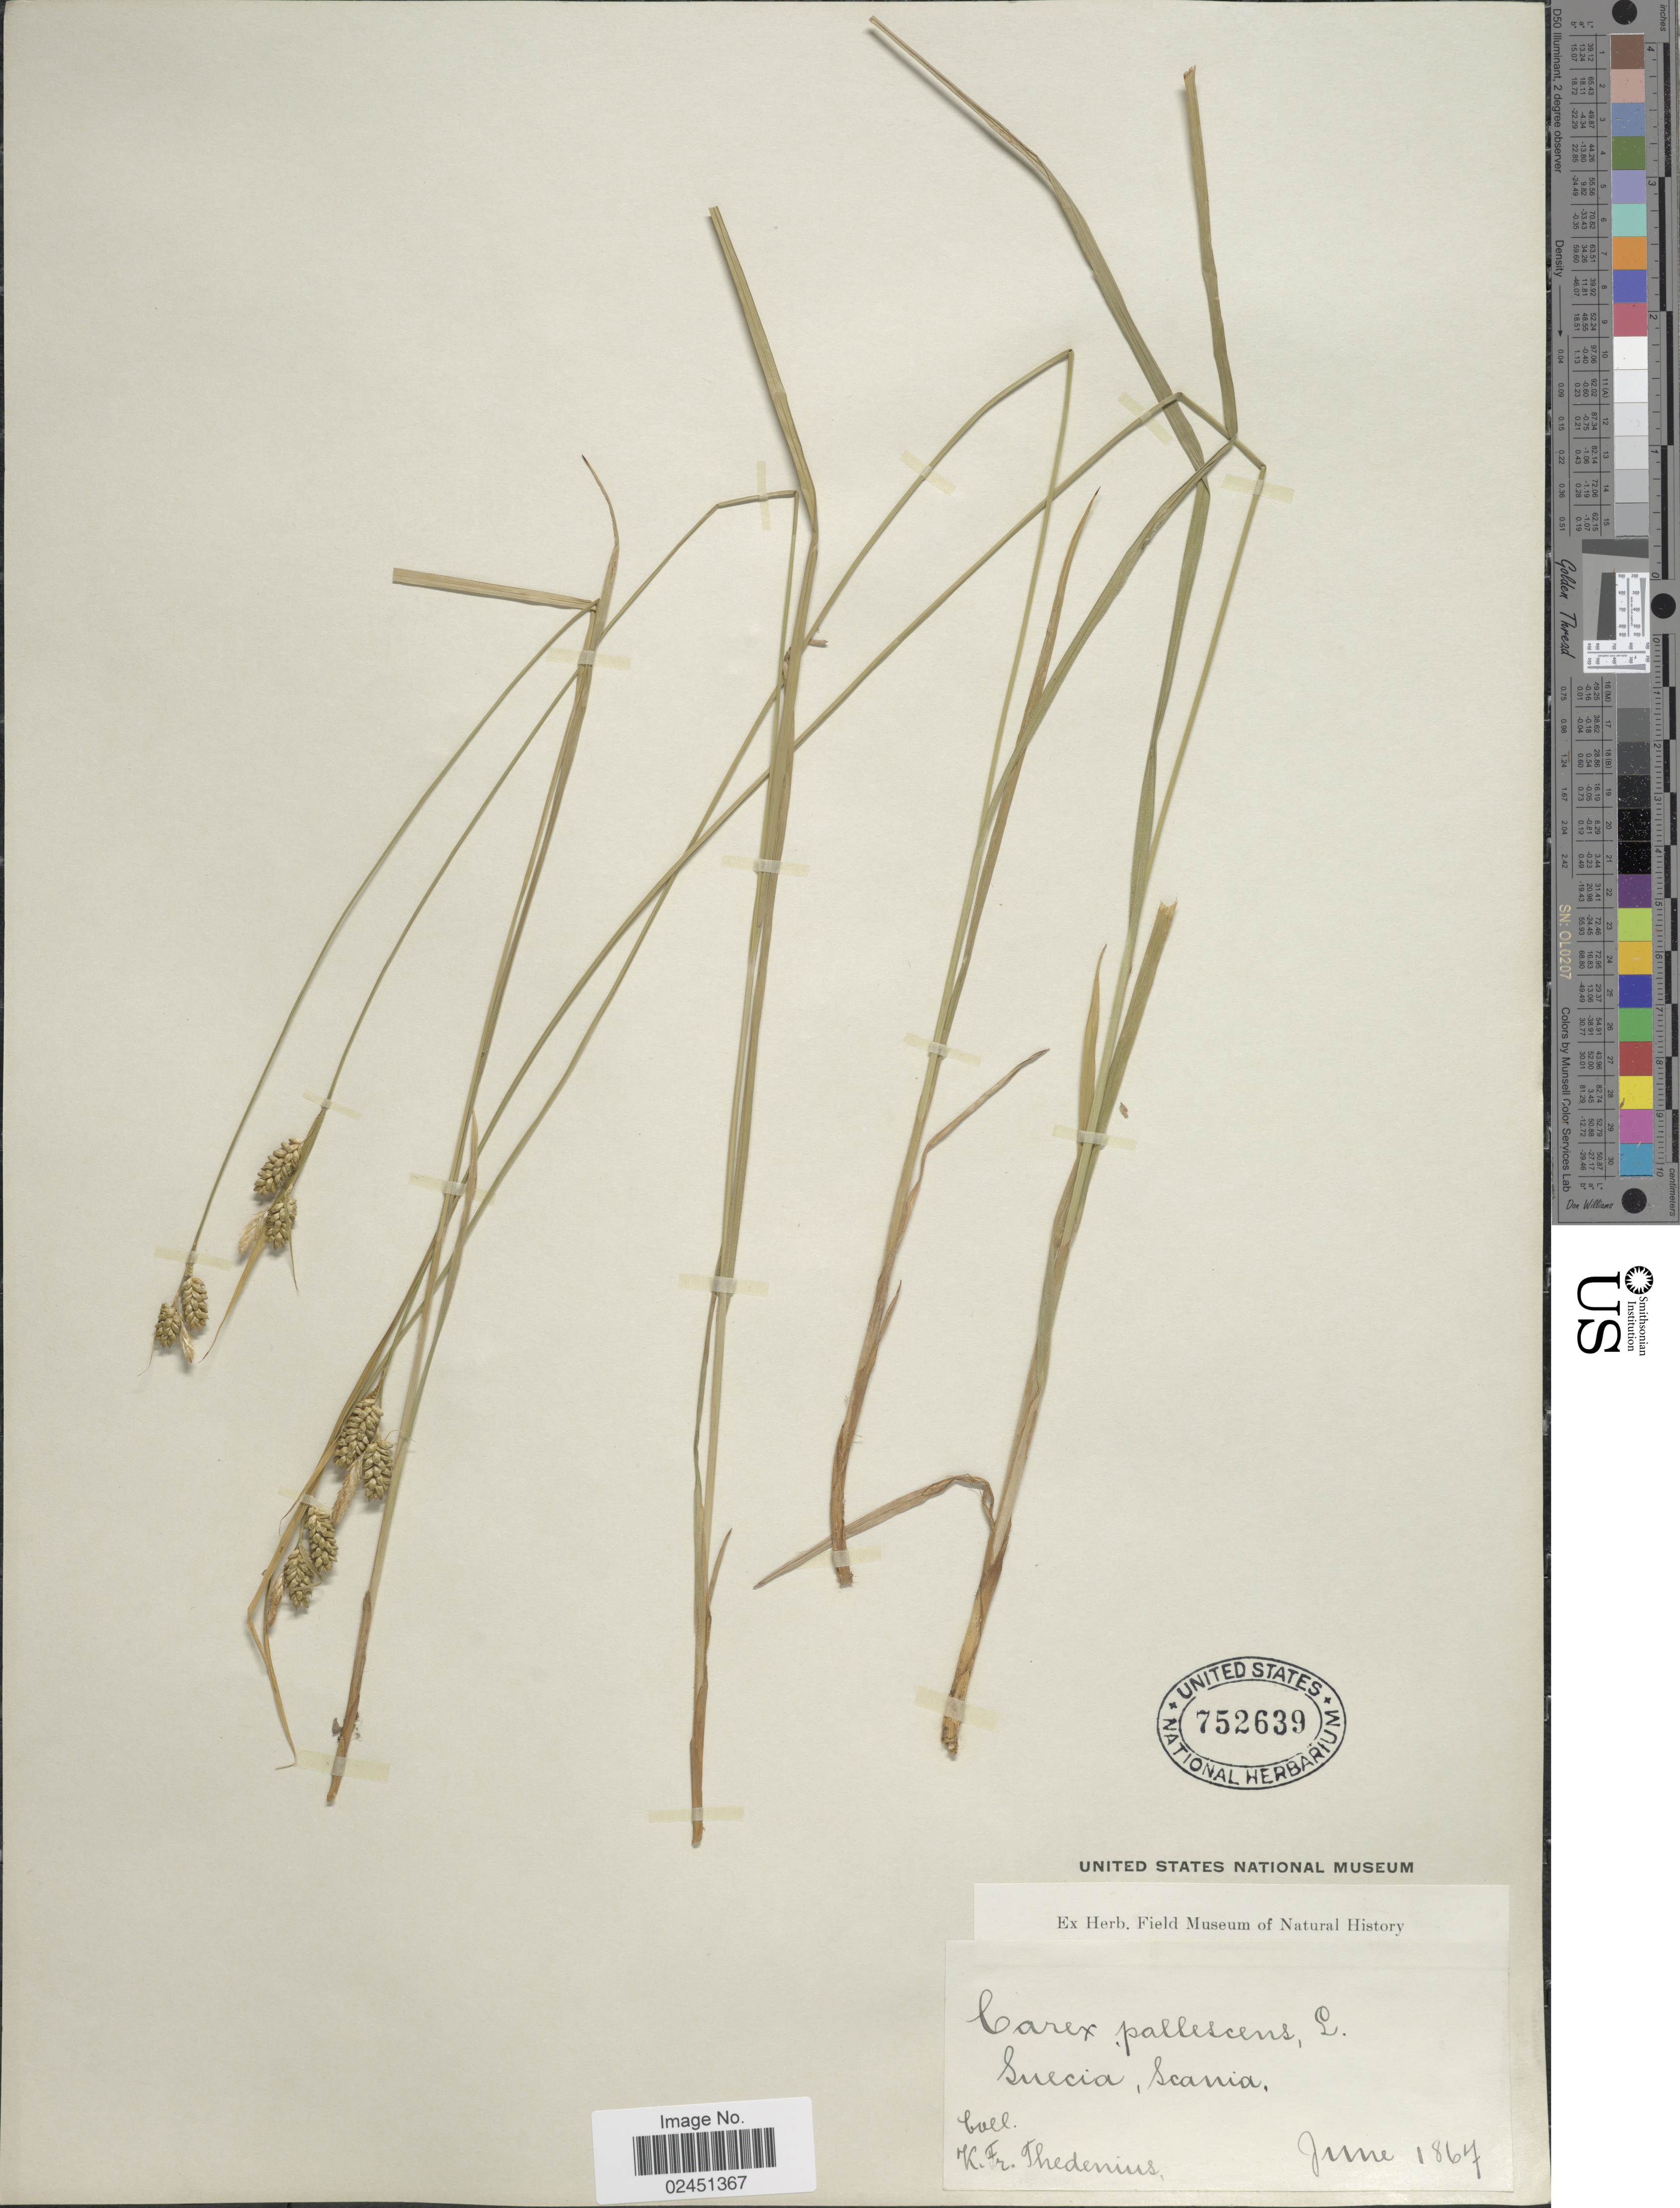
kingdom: Plantae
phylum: Tracheophyta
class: Liliopsida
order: Poales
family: Cyperaceae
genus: Carex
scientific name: Carex pallescens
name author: L.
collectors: K. Thedenius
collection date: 1867-06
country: Sweden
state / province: Skåne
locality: Suecia, Scania.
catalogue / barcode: US 752639